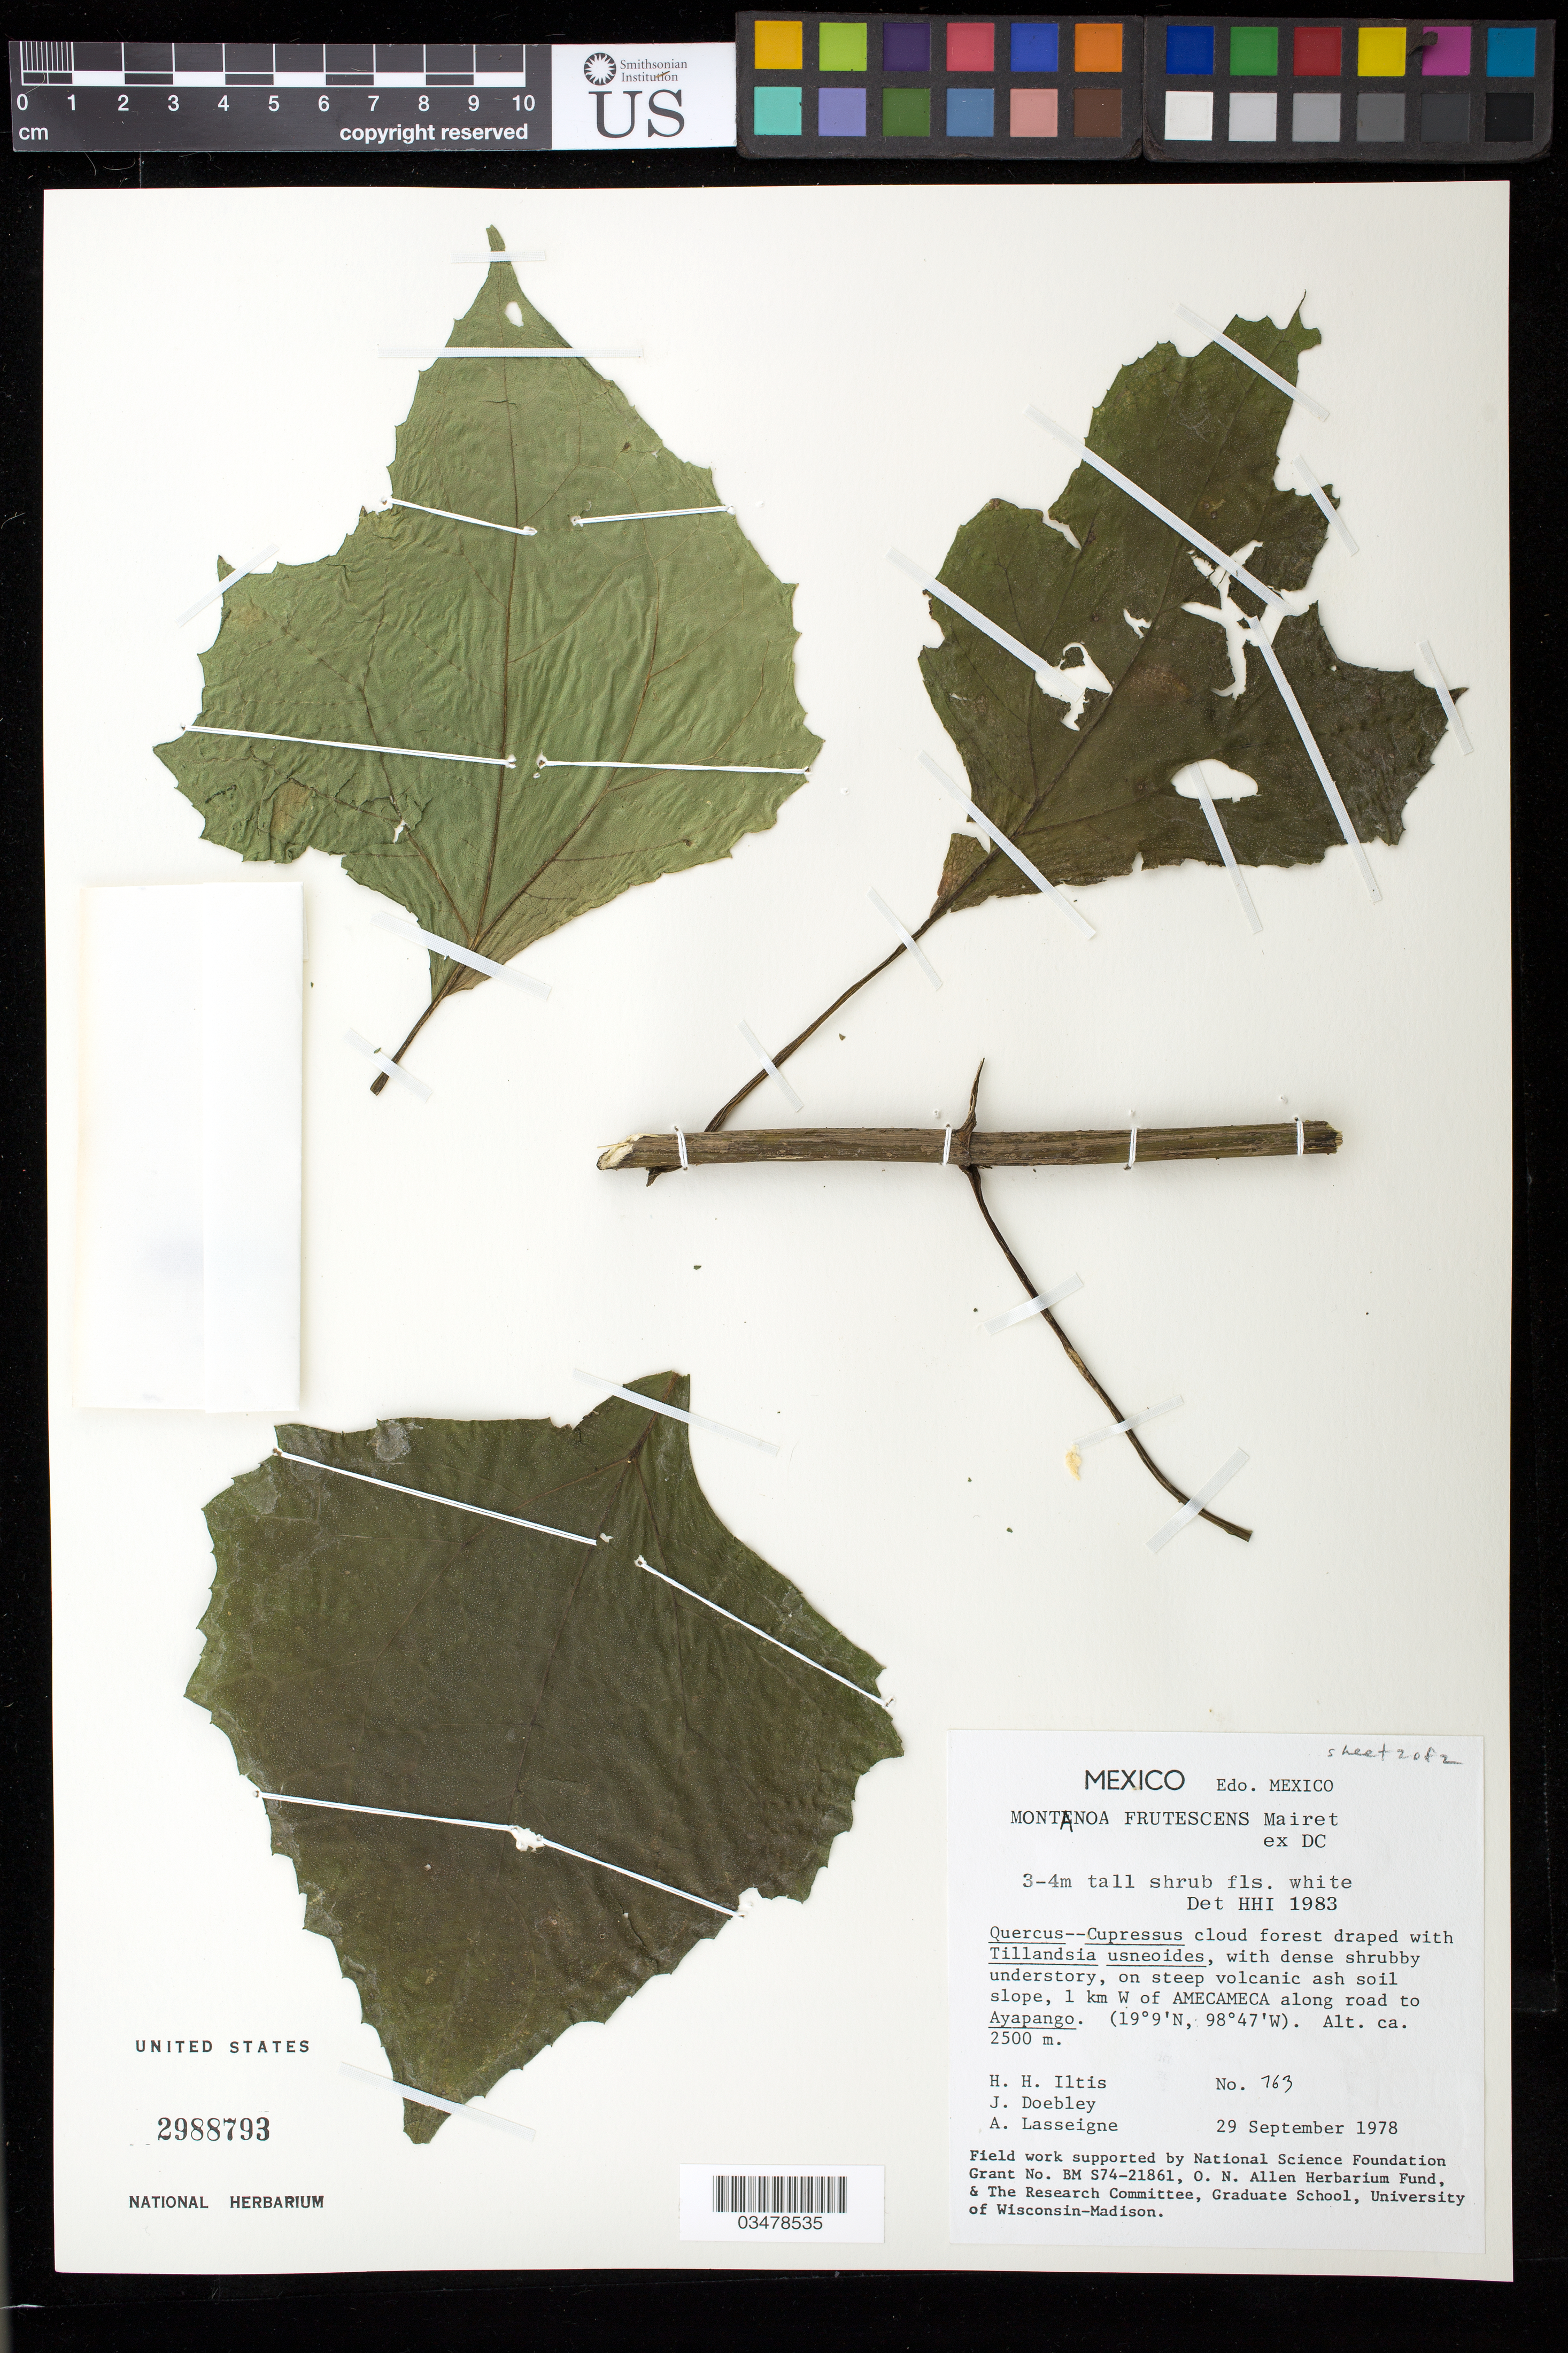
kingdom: Plantae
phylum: Tracheophyta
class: Magnoliopsida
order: Asterales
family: Asteraceae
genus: Montanoa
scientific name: Montanoa frutescens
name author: Mairet ex DC.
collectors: H. H. Iltis, J. F. Doebley & A. Lasseigne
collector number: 763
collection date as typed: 29 Sep 1978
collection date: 1978-09-29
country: Mexico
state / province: México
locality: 1 km W of Amecameca along road to Ayapango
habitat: Quercus-Cupressus cloud forest draped with Tillandsia usneoides, with dense shrubby understory, on steep volcanic ash soil slope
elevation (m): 2500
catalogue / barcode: US 2988793